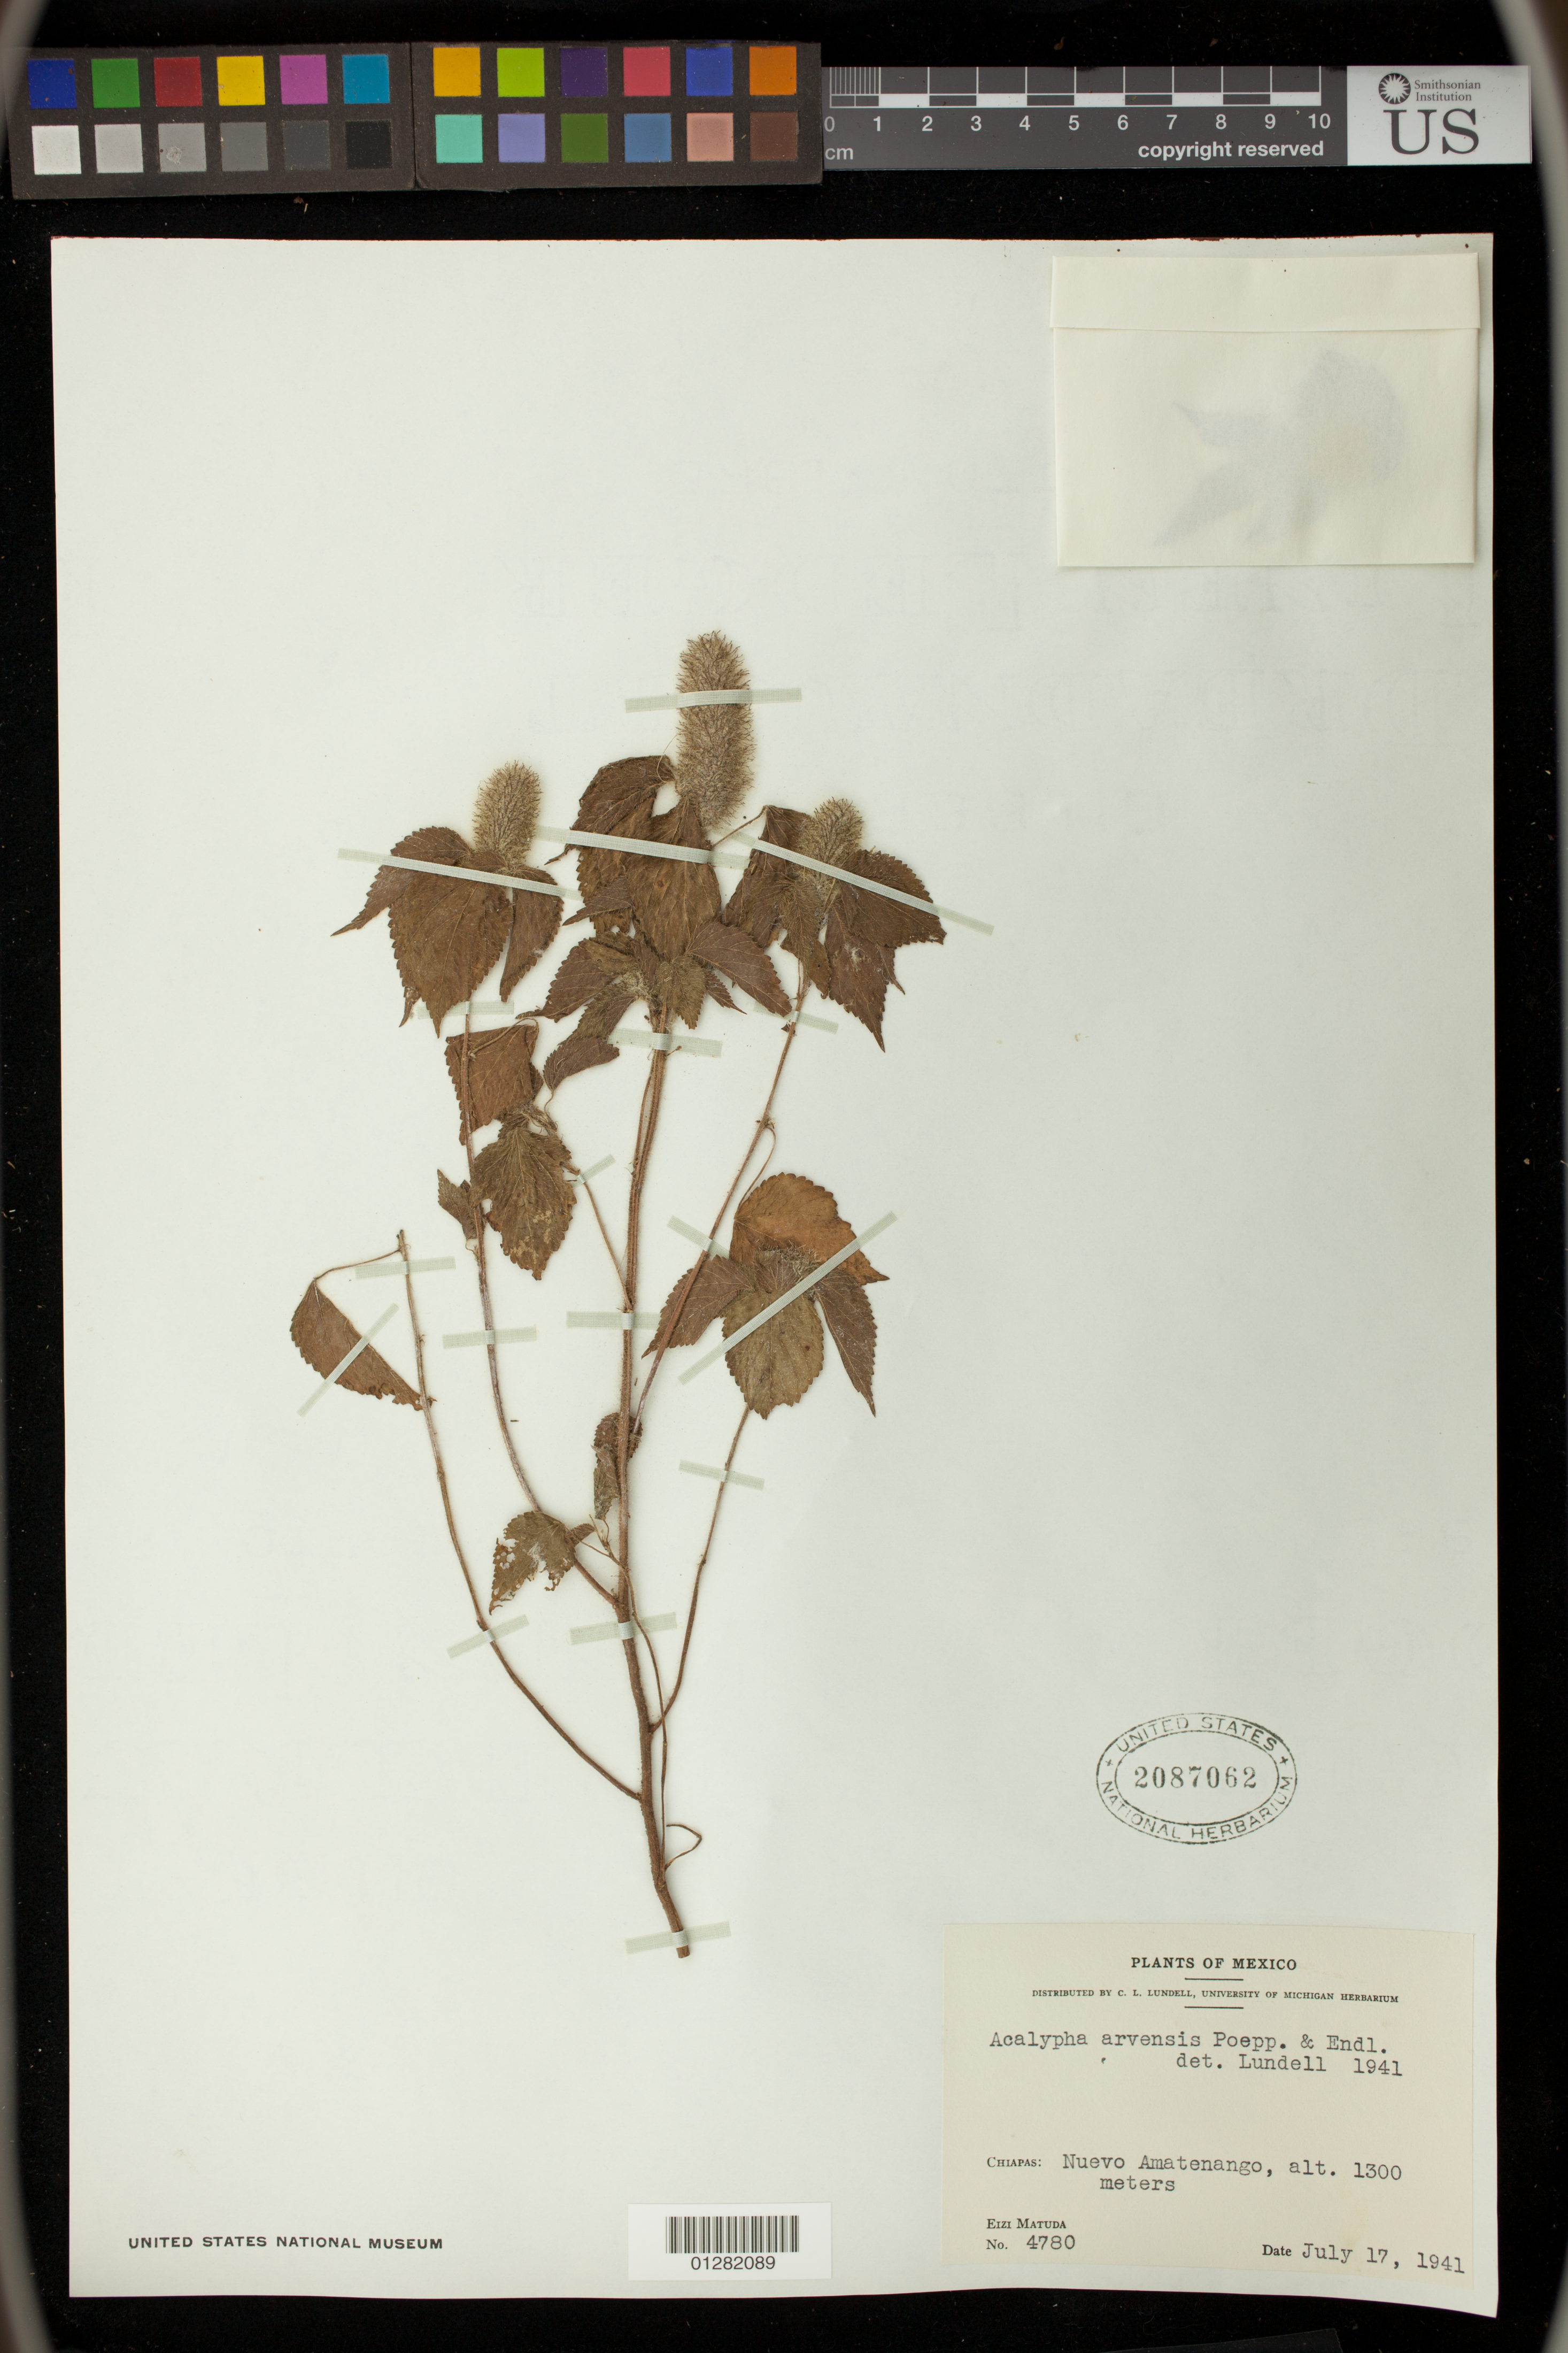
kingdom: Plantae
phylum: Tracheophyta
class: Magnoliopsida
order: Malpighiales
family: Euphorbiaceae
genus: Acalypha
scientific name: Acalypha arvensis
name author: Poepp.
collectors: E. Matuda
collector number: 4780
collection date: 1941-07-17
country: Mexico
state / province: Chiapas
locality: Nuevo Amatenago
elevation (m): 1300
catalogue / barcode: US 2087062